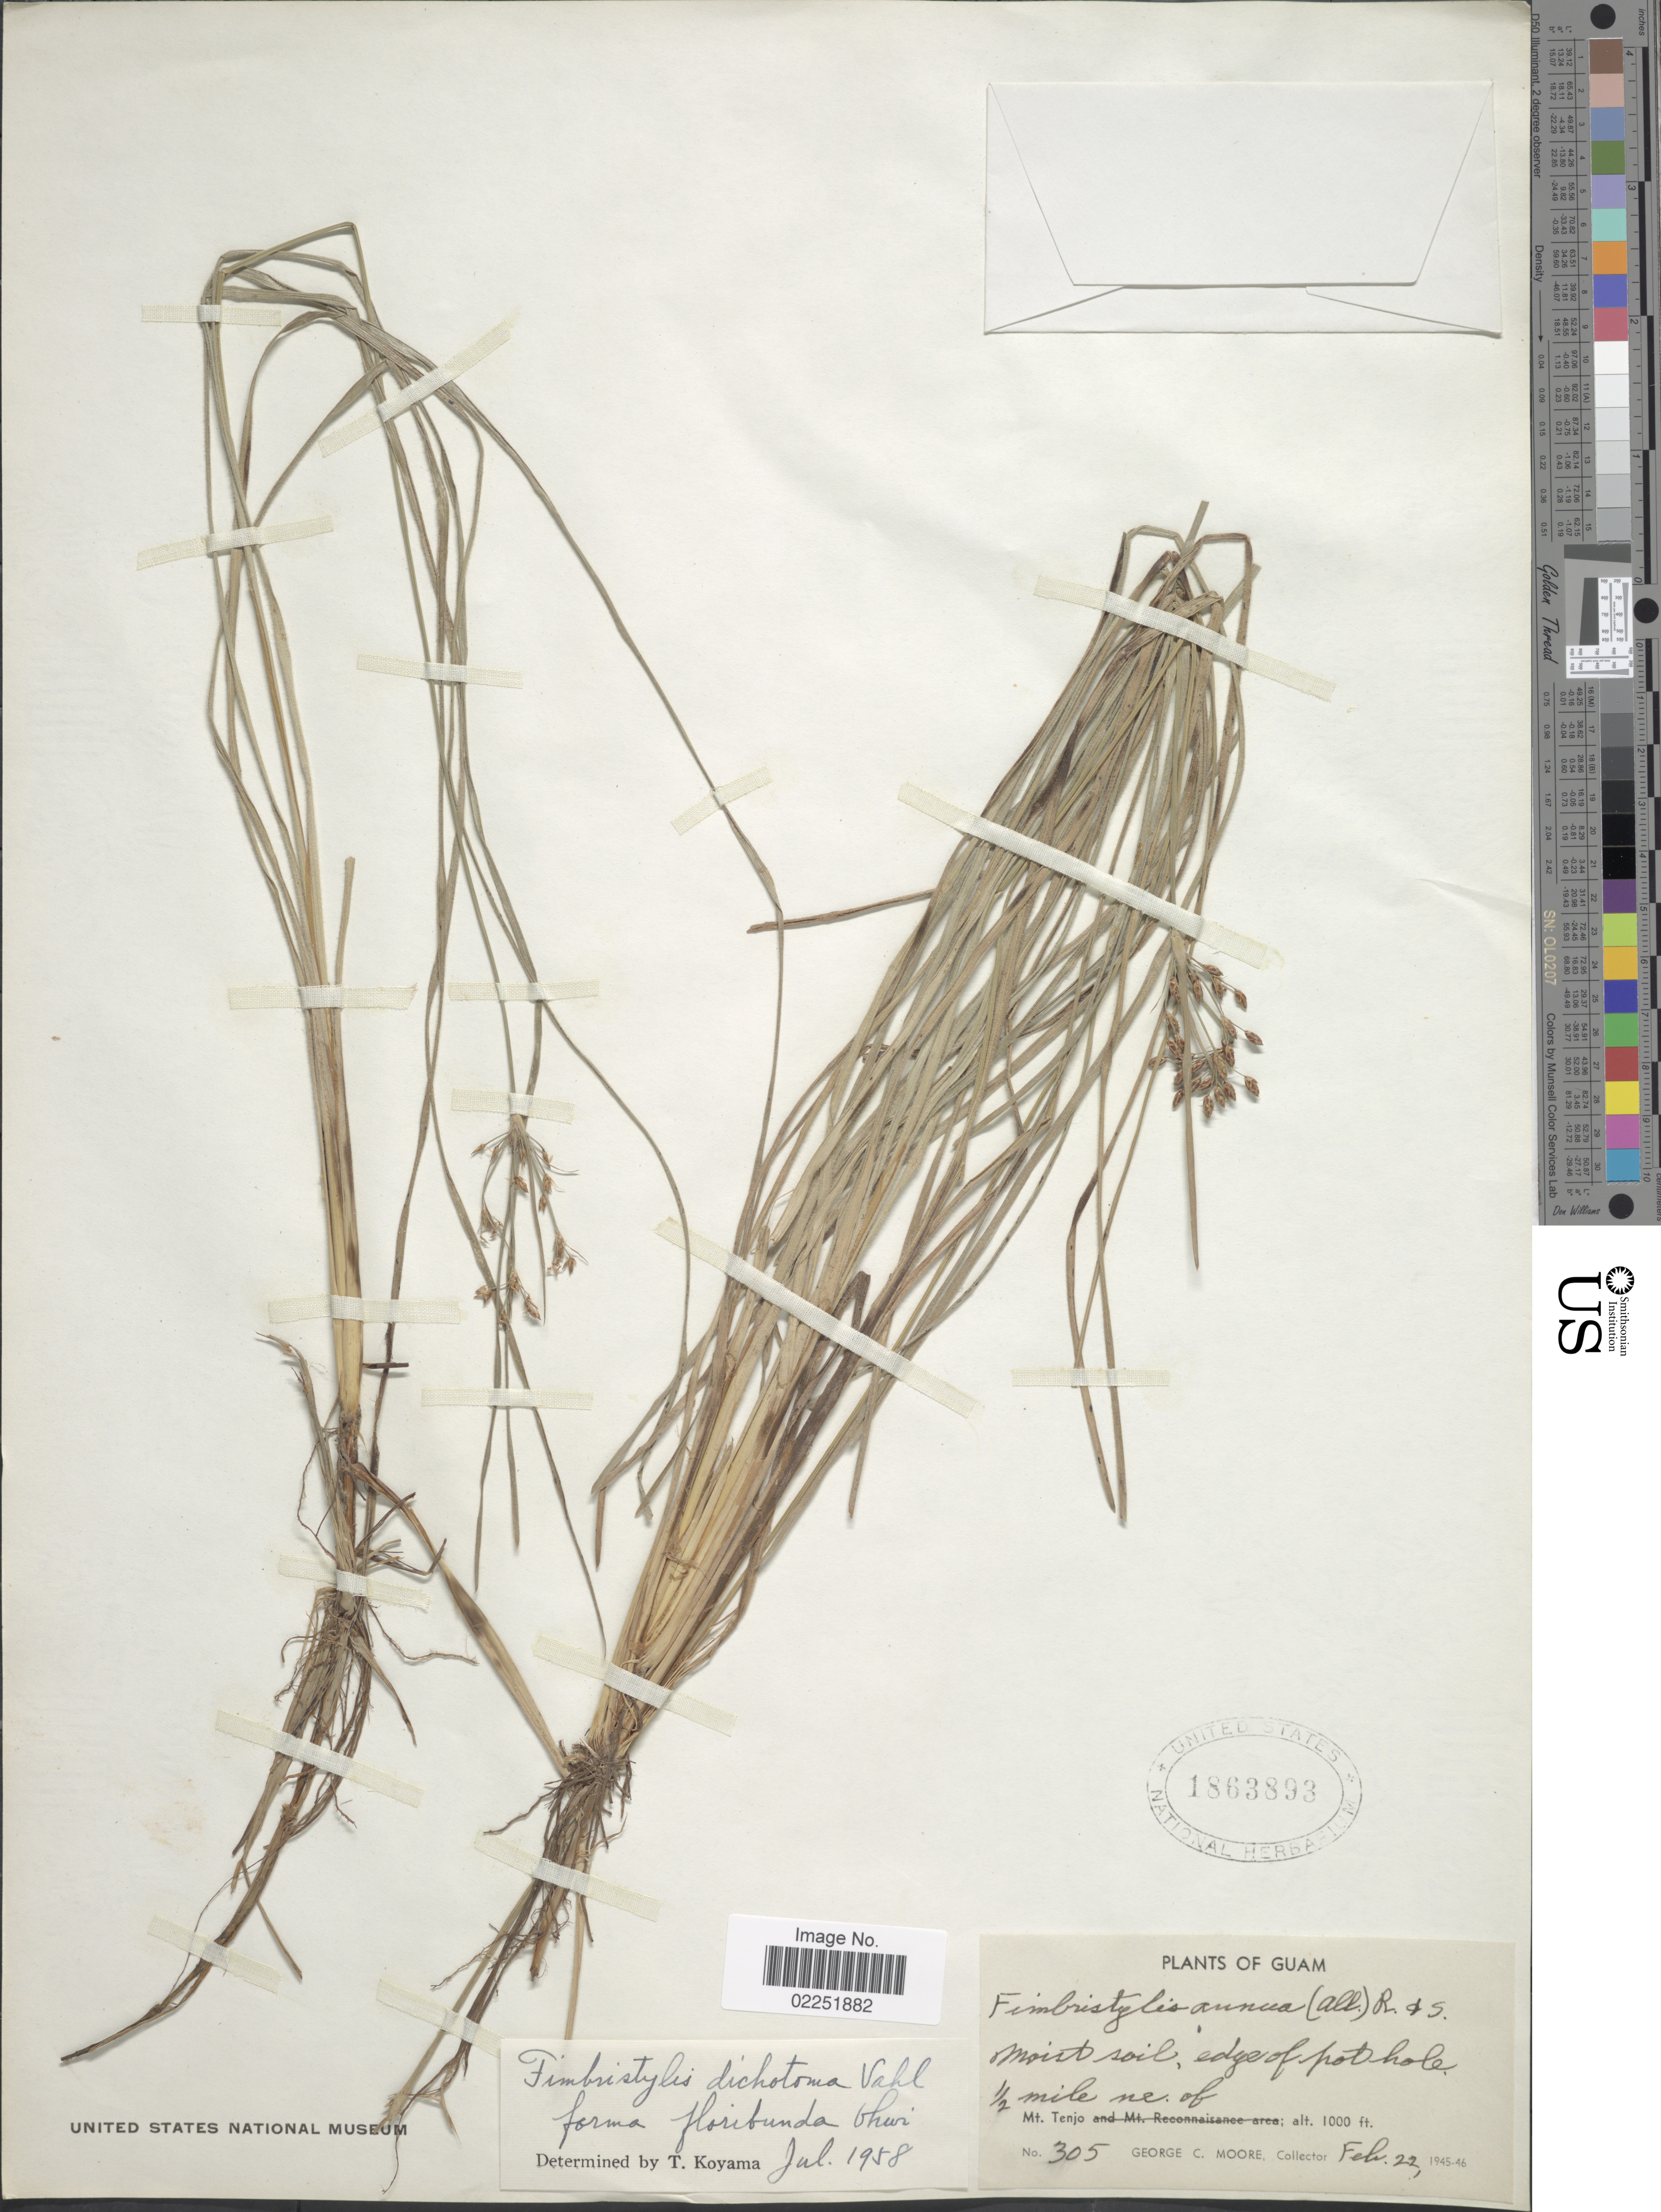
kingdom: Plantae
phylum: Tracheophyta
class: Liliopsida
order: Poales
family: Cyperaceae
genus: Fimbristylis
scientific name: Fimbristylis dichotoma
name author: (L.) Vahl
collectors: G. C. Moore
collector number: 305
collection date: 1945-02-22/1946-02-22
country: Guam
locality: Moist soil, edge of pothole, ½ mile NE of Mt Tenjo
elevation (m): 305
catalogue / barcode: US 1863893